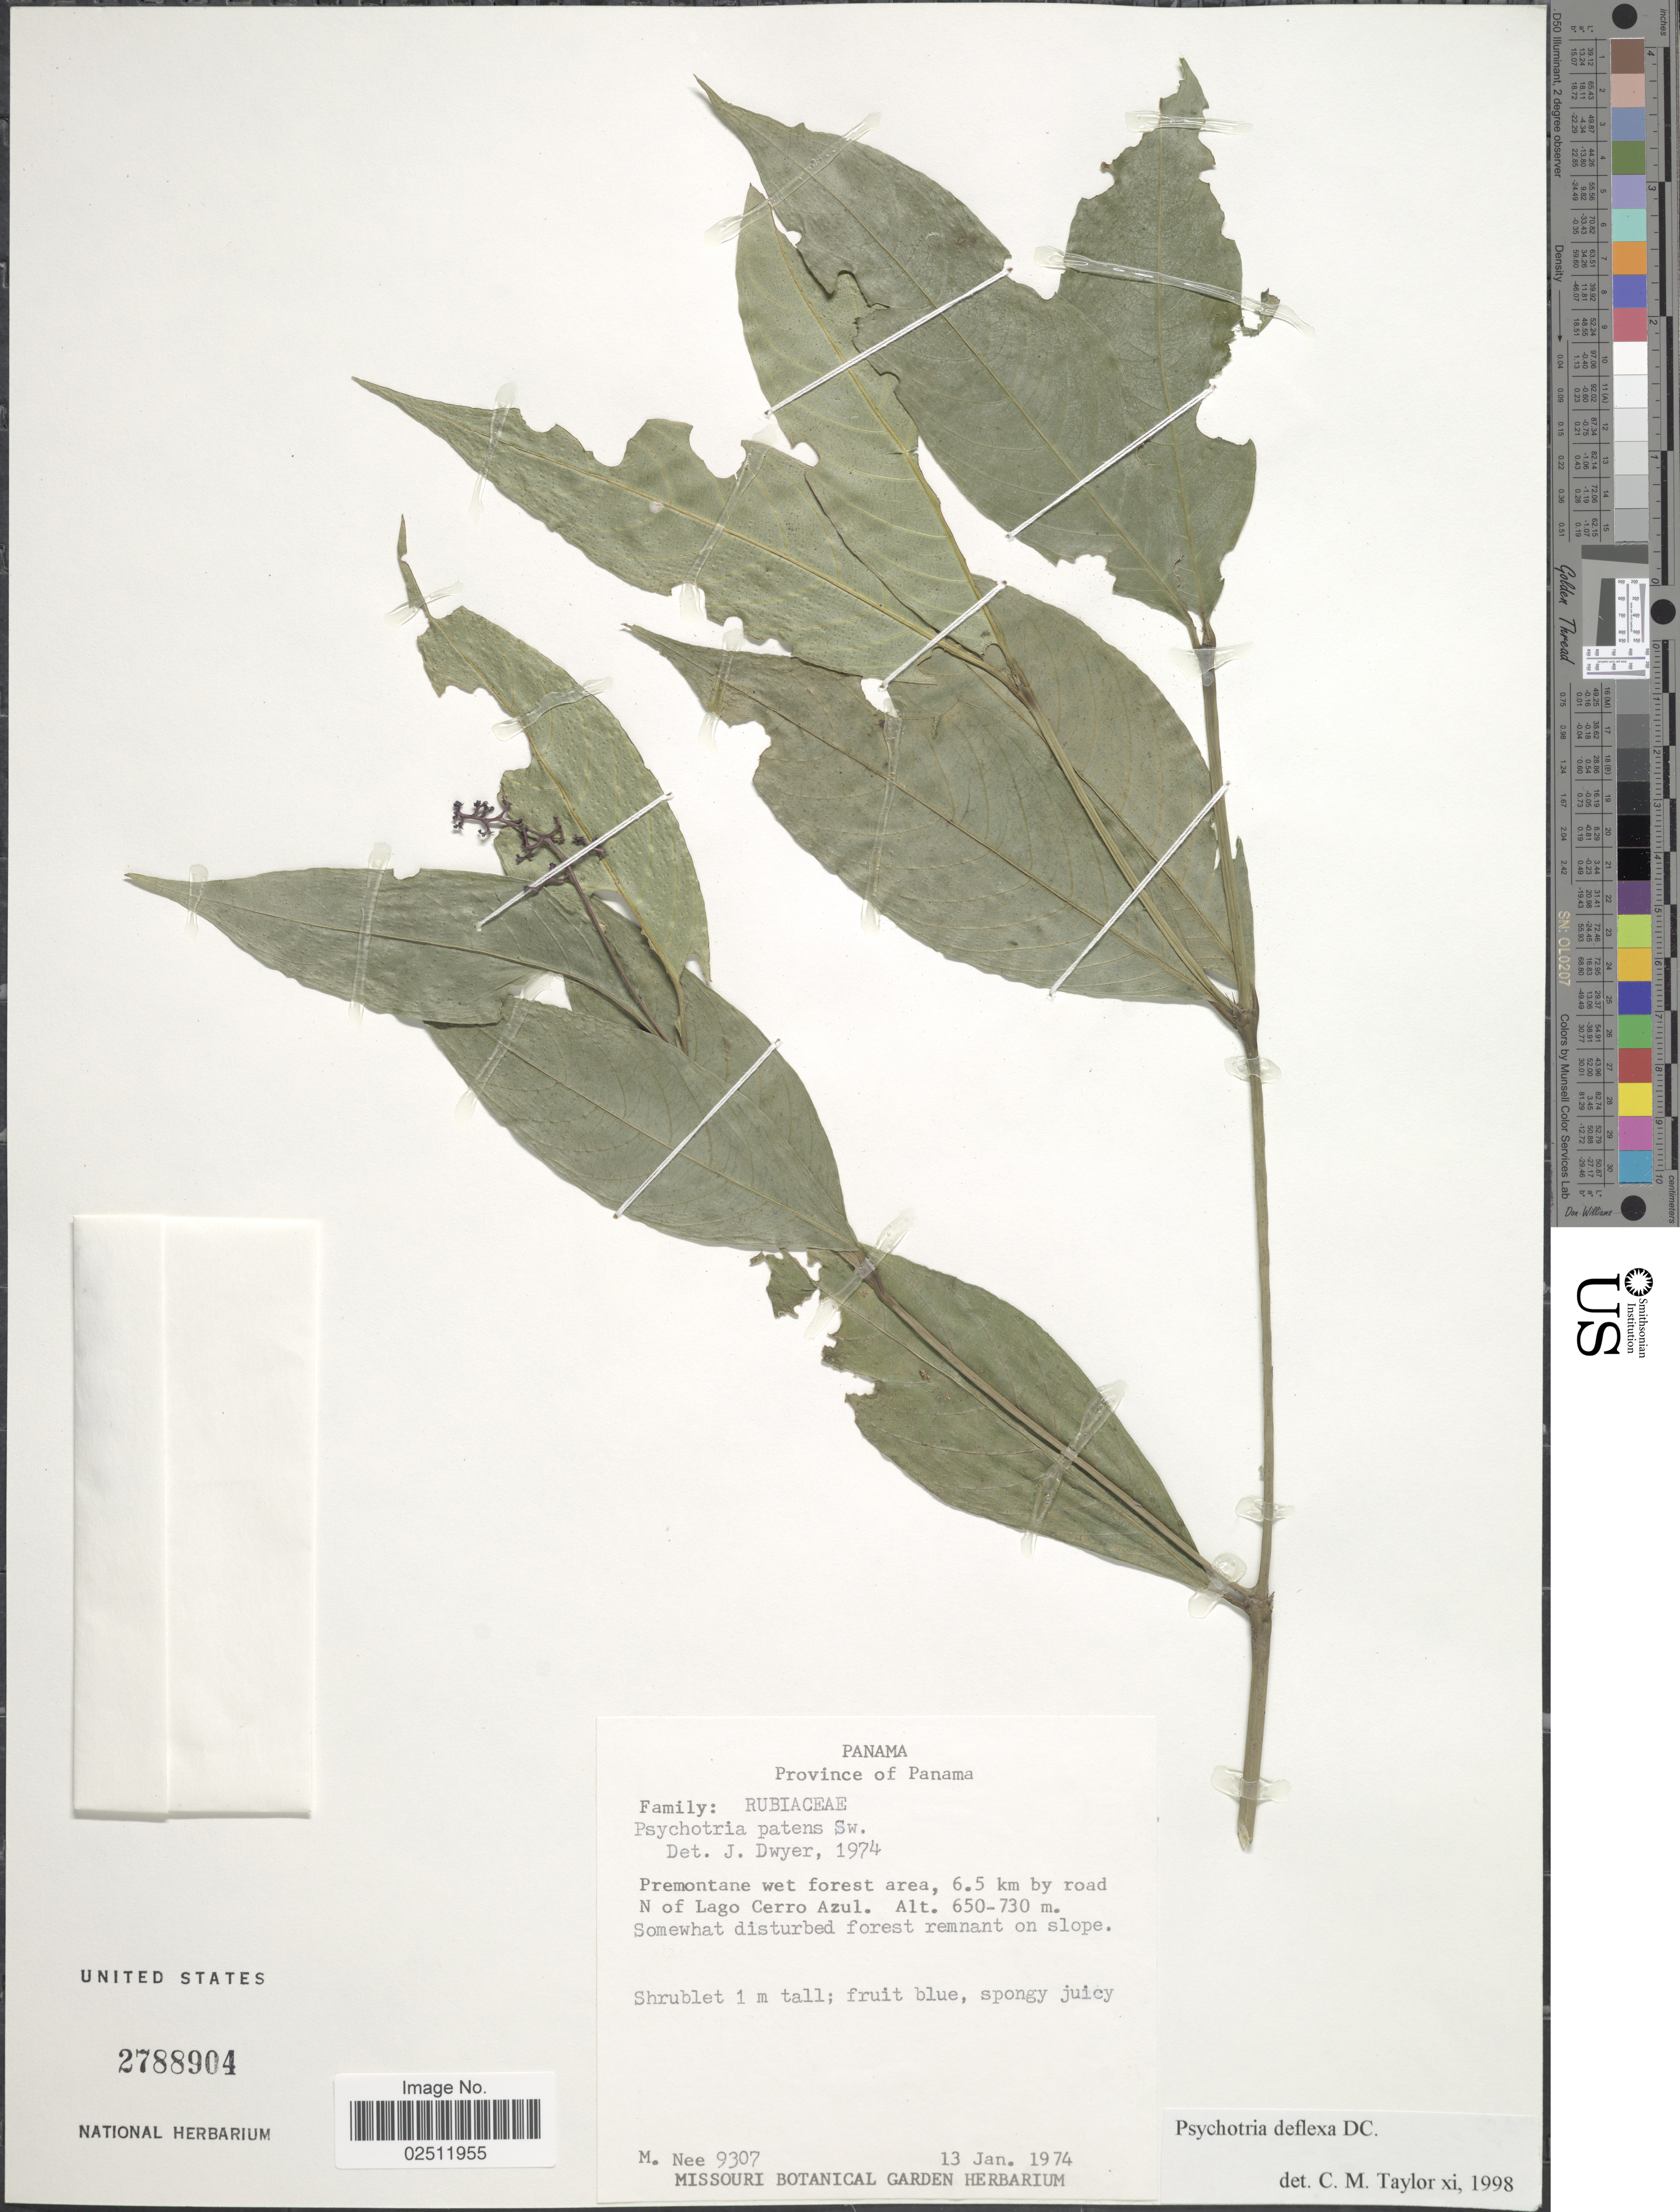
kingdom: Plantae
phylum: Tracheophyta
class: Magnoliopsida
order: Gentianales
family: Rubiaceae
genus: Psychotria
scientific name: Psychotria deflexa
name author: DC.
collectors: M. Nee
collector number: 9307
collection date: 1974-01-13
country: Panama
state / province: Panamá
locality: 6.5 km by road N of Lago Cerro Azul.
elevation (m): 650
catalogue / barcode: US 2788904